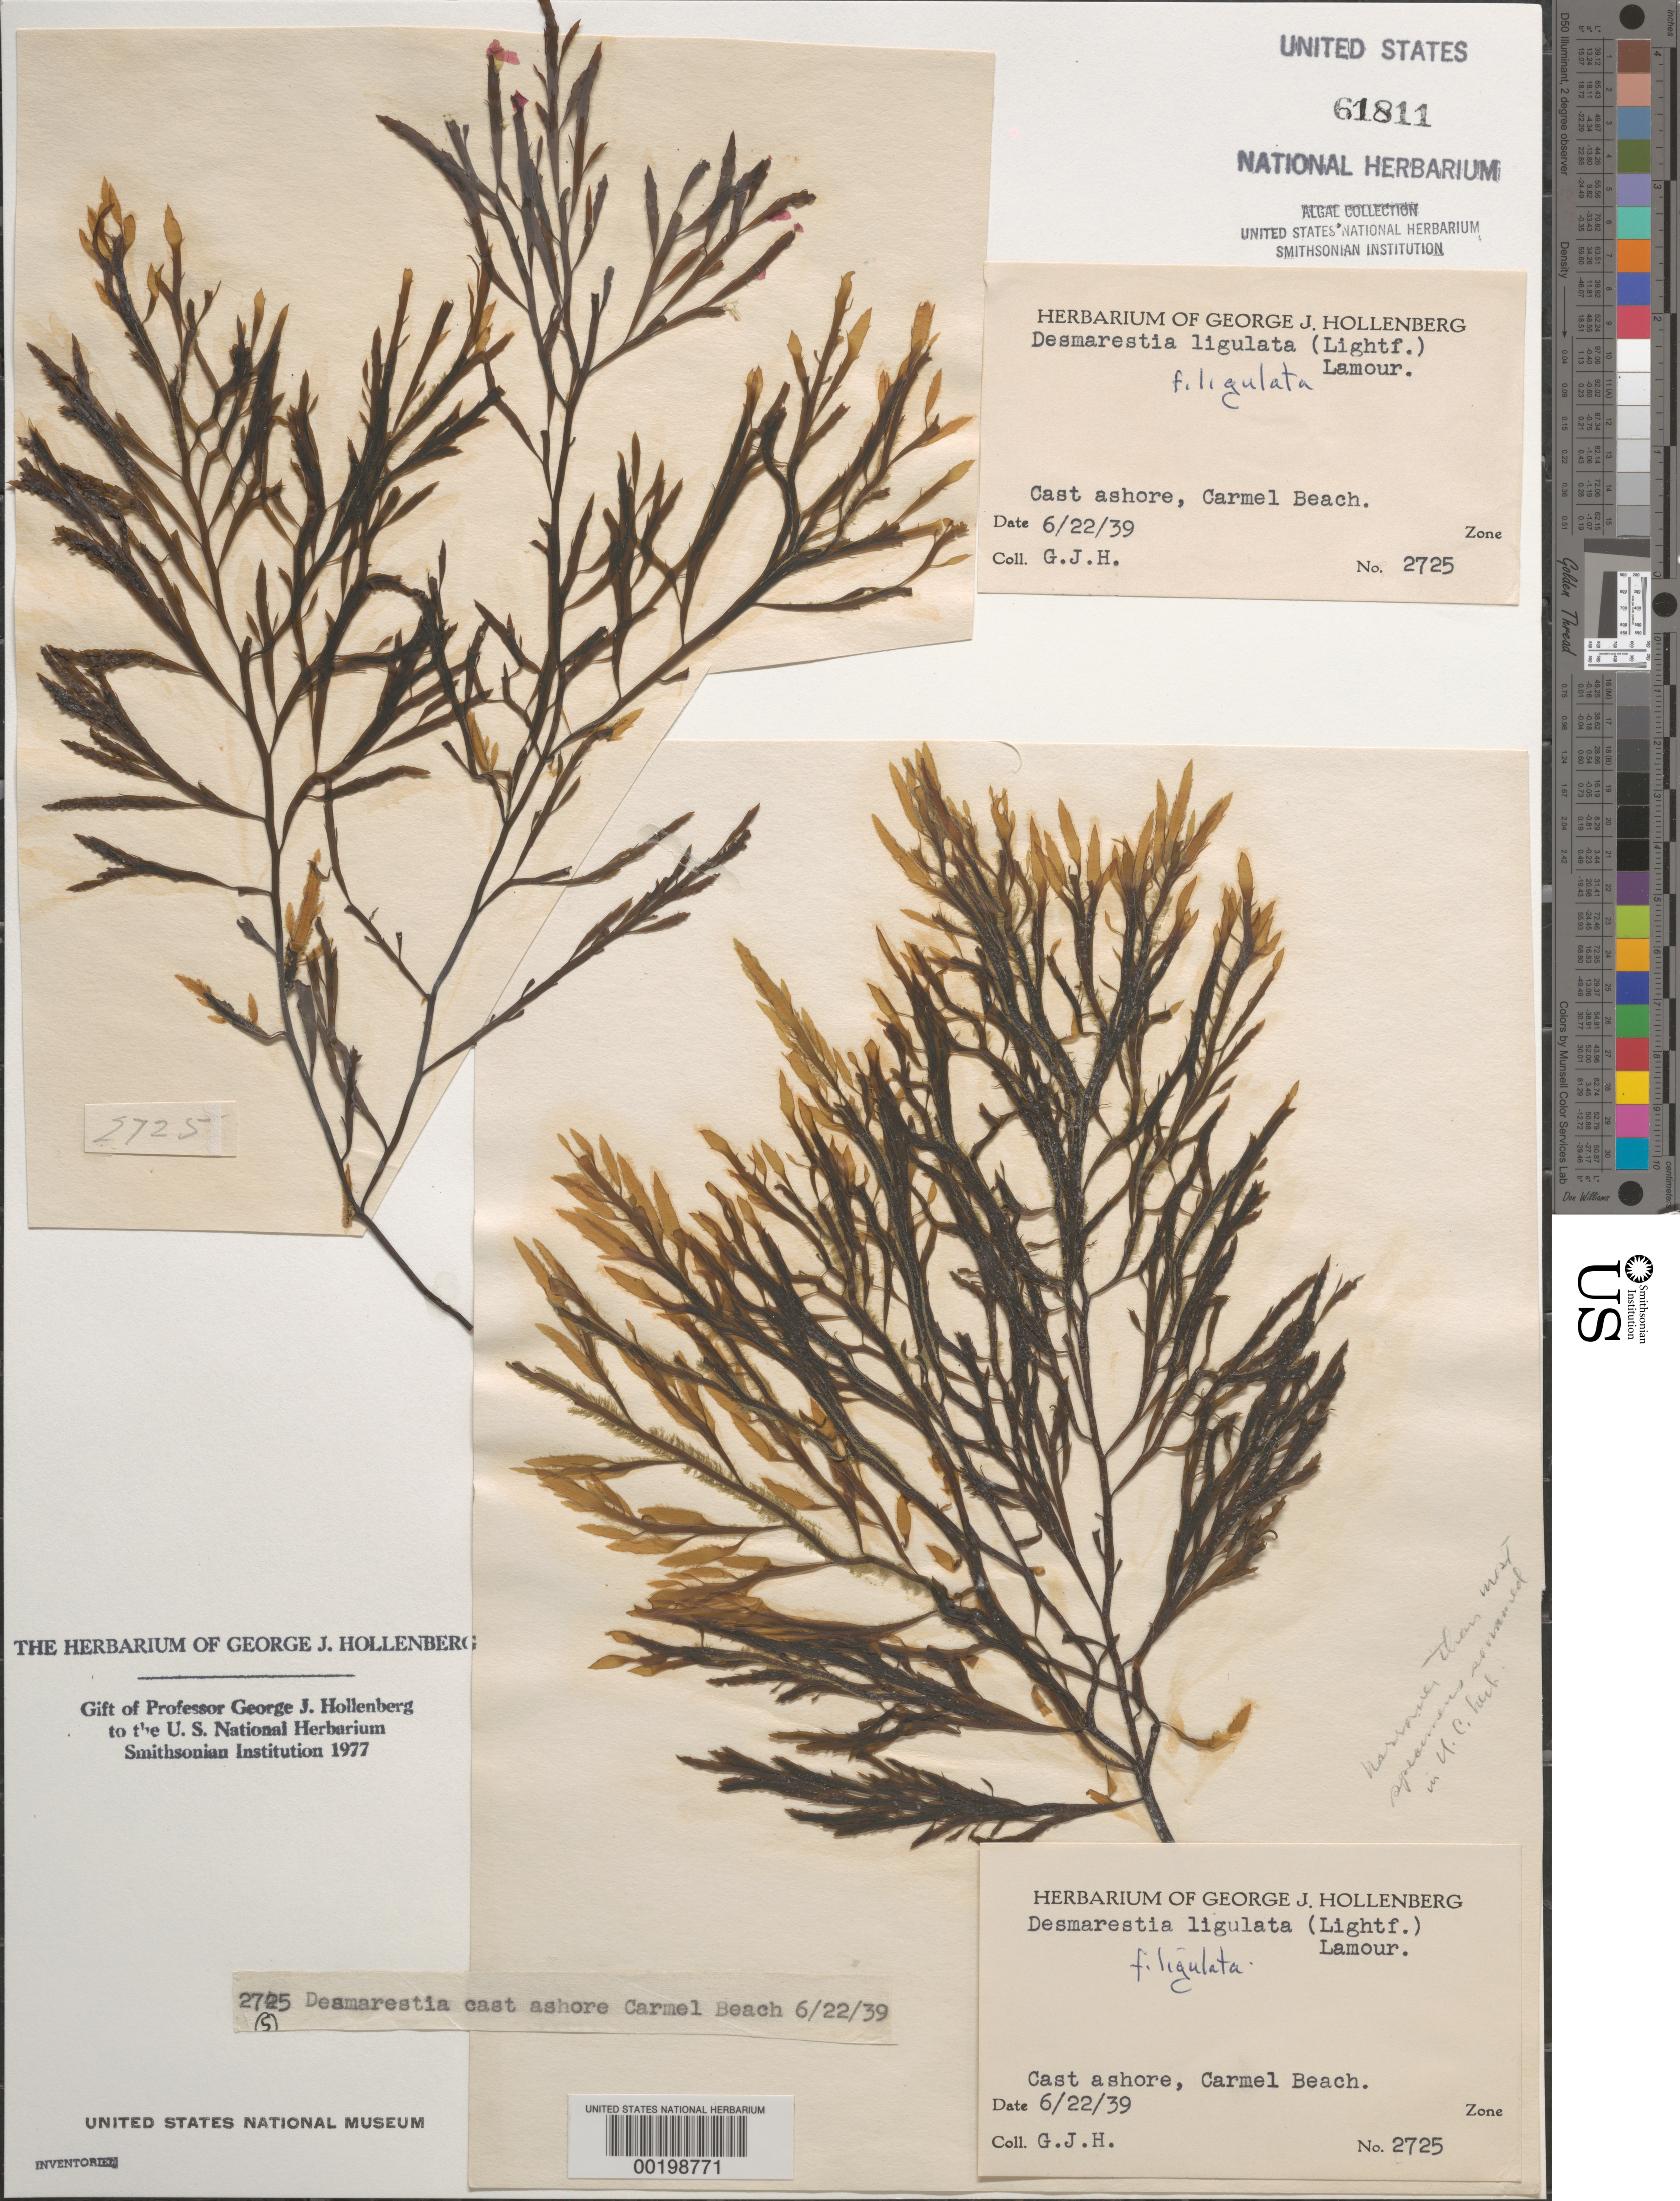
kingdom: Chromista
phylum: Ochrophyta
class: Phaeophyceae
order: Desmarestiales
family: Desmarestiaceae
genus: Desmarestia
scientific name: Desmarestia ligulata f. ligulata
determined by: Hollenberg, George J.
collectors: G. Hollenberg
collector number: GJH 2725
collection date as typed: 22 Jun 1939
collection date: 1939-06-22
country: United States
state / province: California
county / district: Monterey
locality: Carmel Beach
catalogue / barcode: US 61811